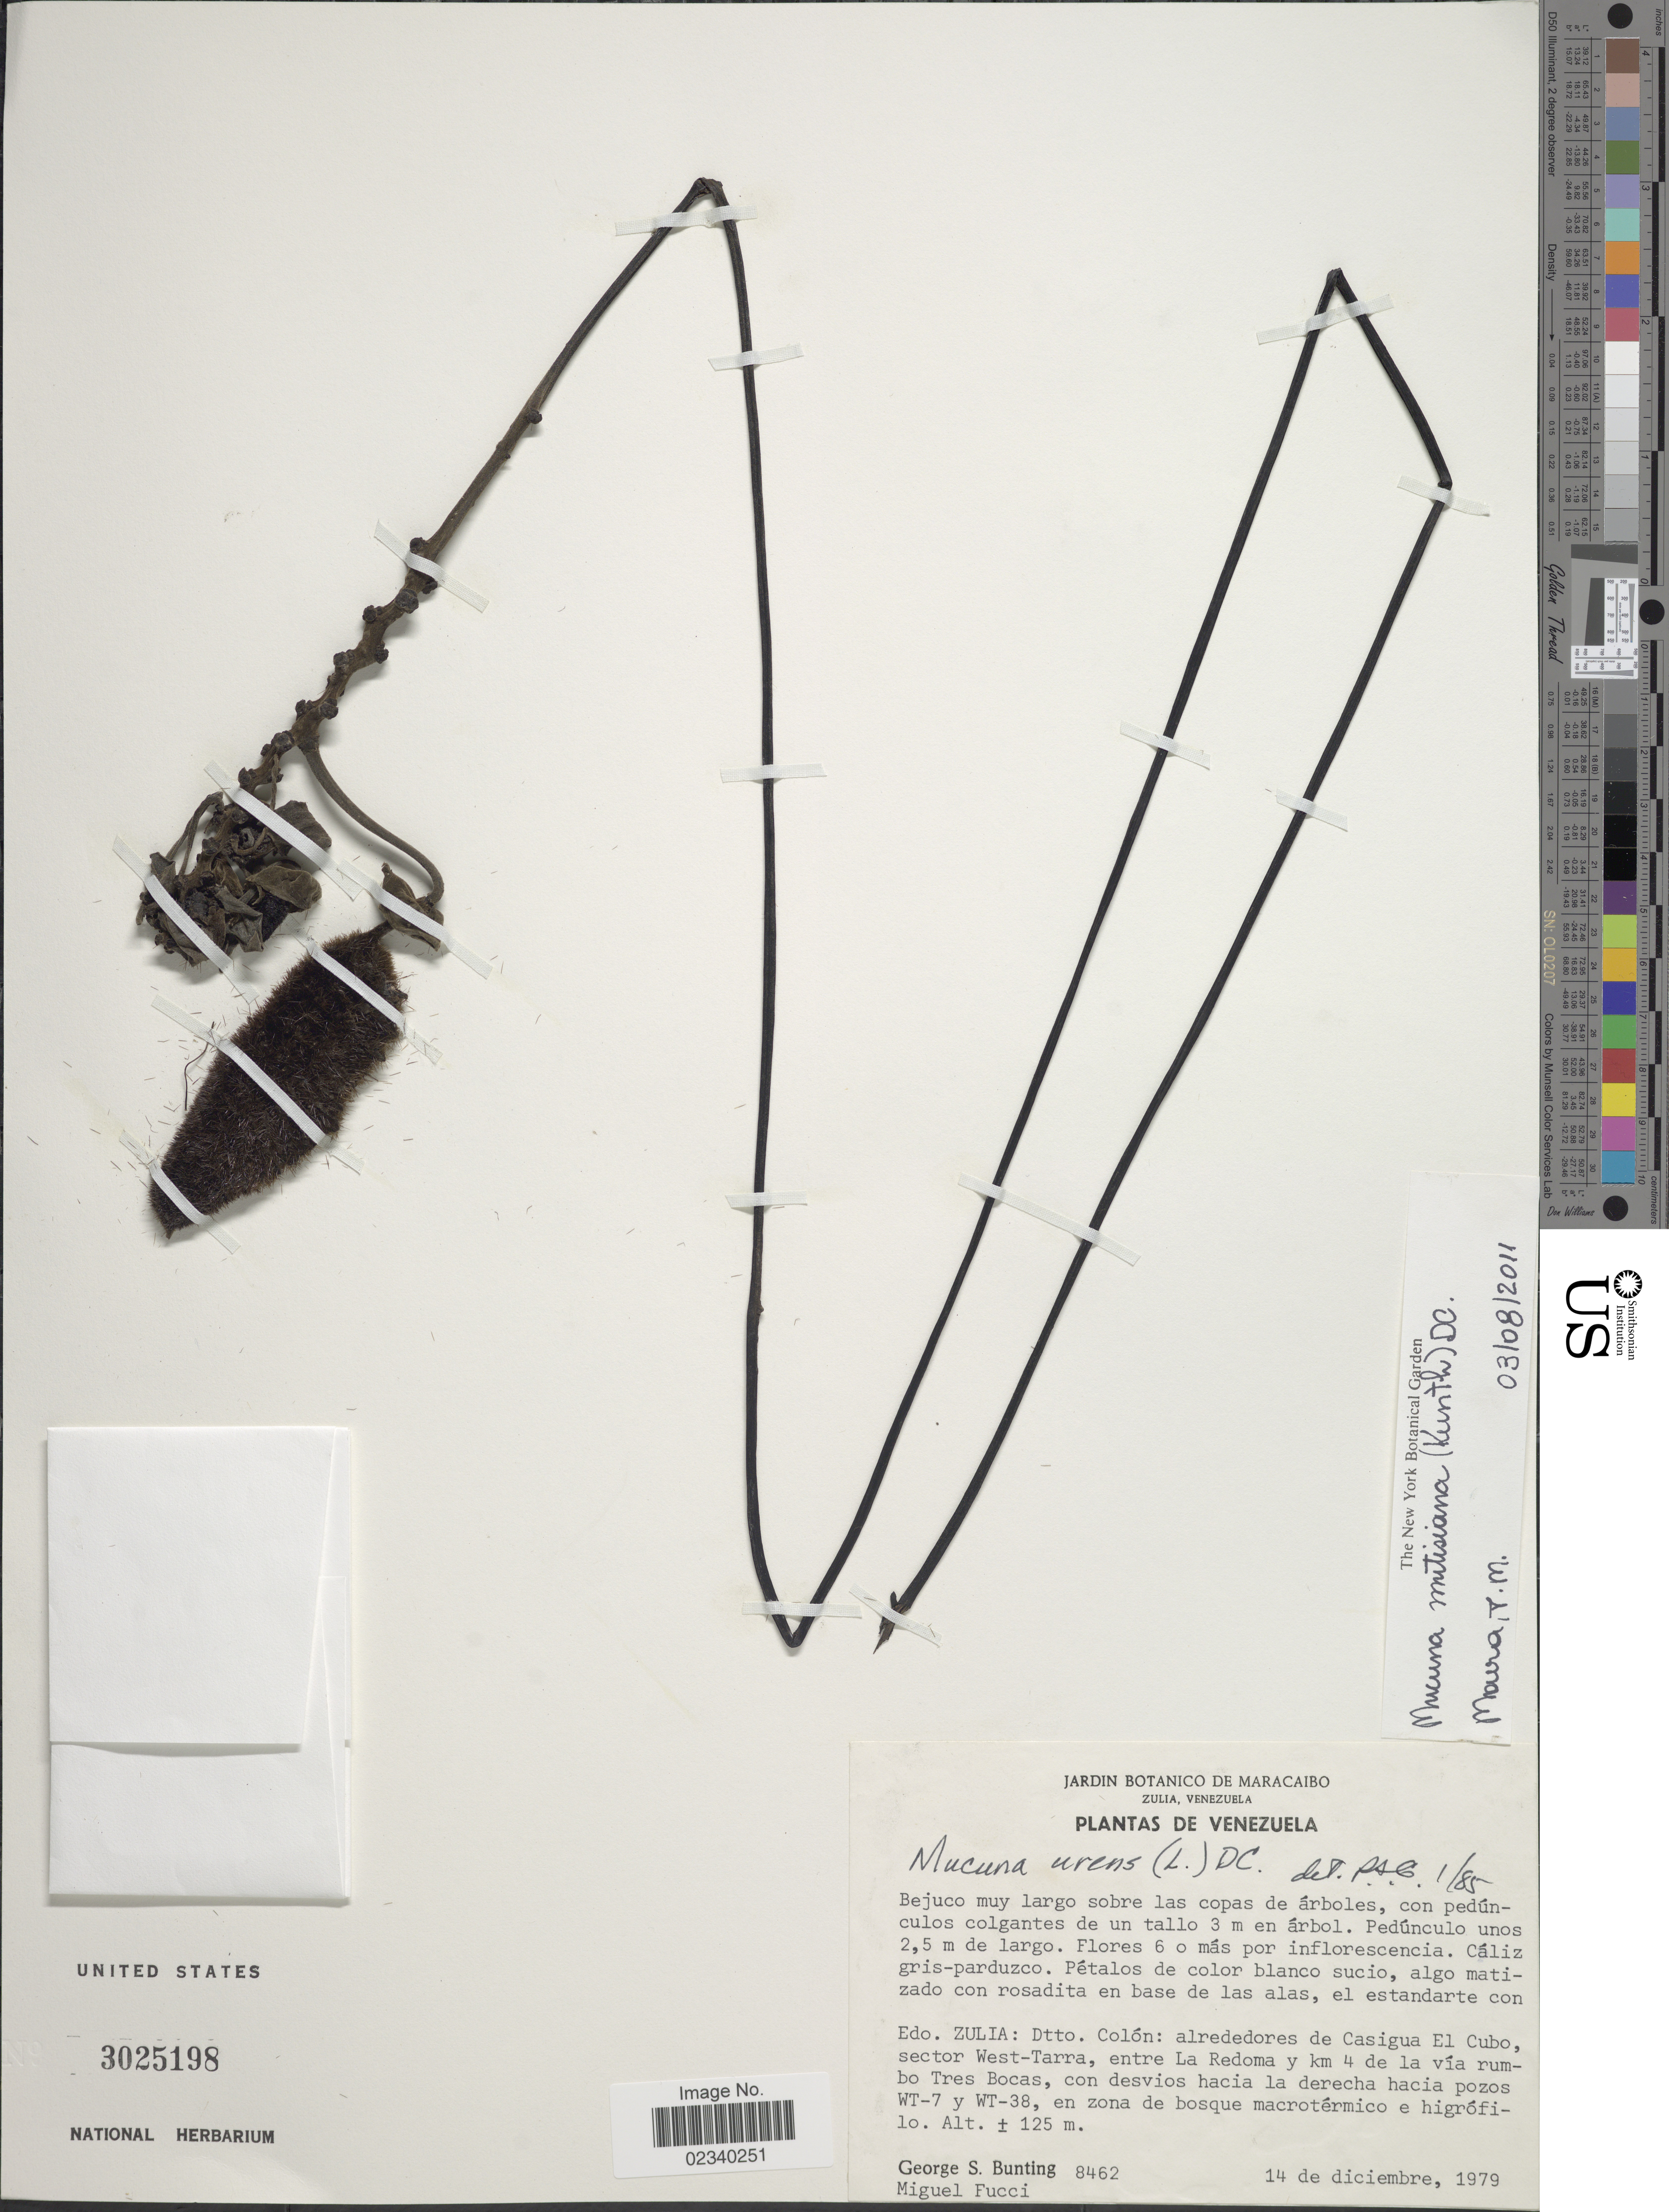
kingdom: Plantae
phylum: Tracheophyta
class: Magnoliopsida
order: Fabales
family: Fabaceae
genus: Mucuna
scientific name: Mucuna mutisiana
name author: (Kunth) DC.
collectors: G. S. Bunting & M. Fucci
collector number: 8462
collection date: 1979-12-14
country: Venezuela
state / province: Zulia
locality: Edo. Zulia: Dtto. Colon: alrededores de Casigua El Cubo, sector West- Tarra, entre La Redoma y km 4 de la via rumbo Tres Bocas, con desvios hacia la derecha hacia pozos WT-7 y WT-38, en zona de bosque macrotermico e higrofilo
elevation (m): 125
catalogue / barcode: US 3025198